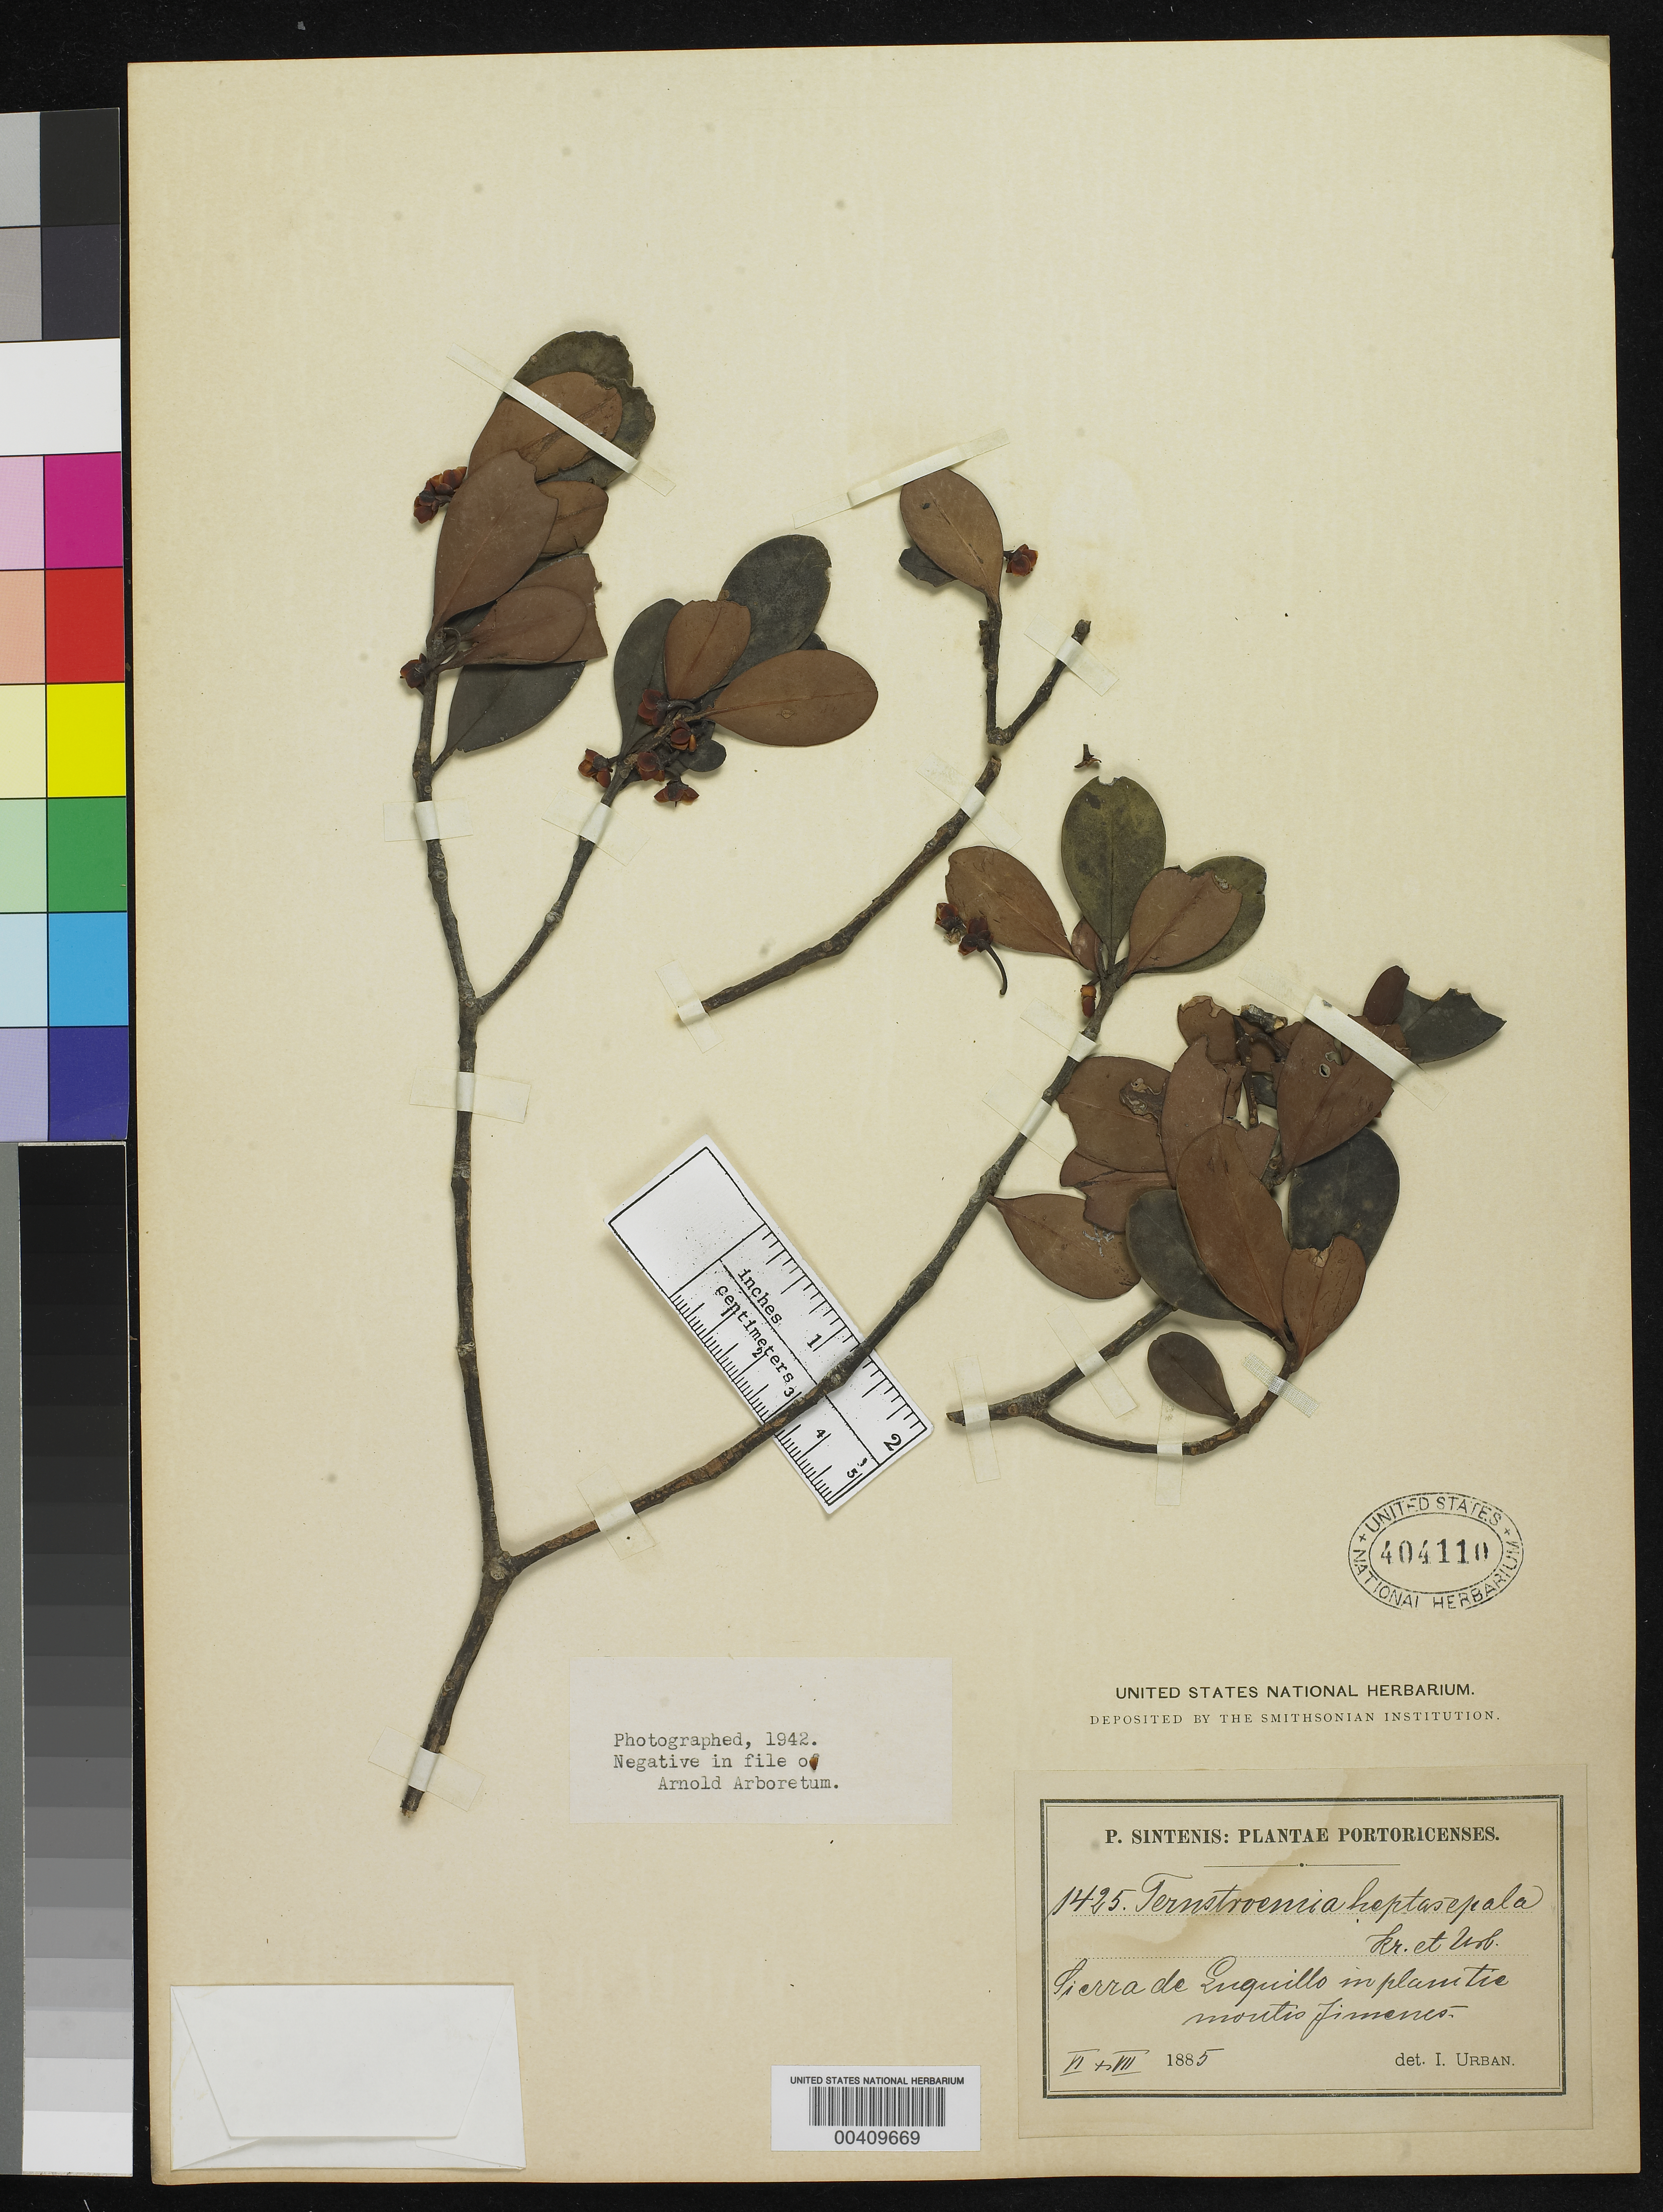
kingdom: Plantae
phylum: Tracheophyta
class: Magnoliopsida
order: Ericales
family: Pentaphylacaceae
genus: Ternstroemia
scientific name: Ternstroemia heptasepala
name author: Krug & Urb.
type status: Isotype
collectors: P. Sintenis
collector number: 1425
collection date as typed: Jun 1885 to -- Jul 1885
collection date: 1885-06/1885-07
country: Puerto Rico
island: Greater Antilles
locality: Sierra de Luquillo.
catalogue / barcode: US 404110